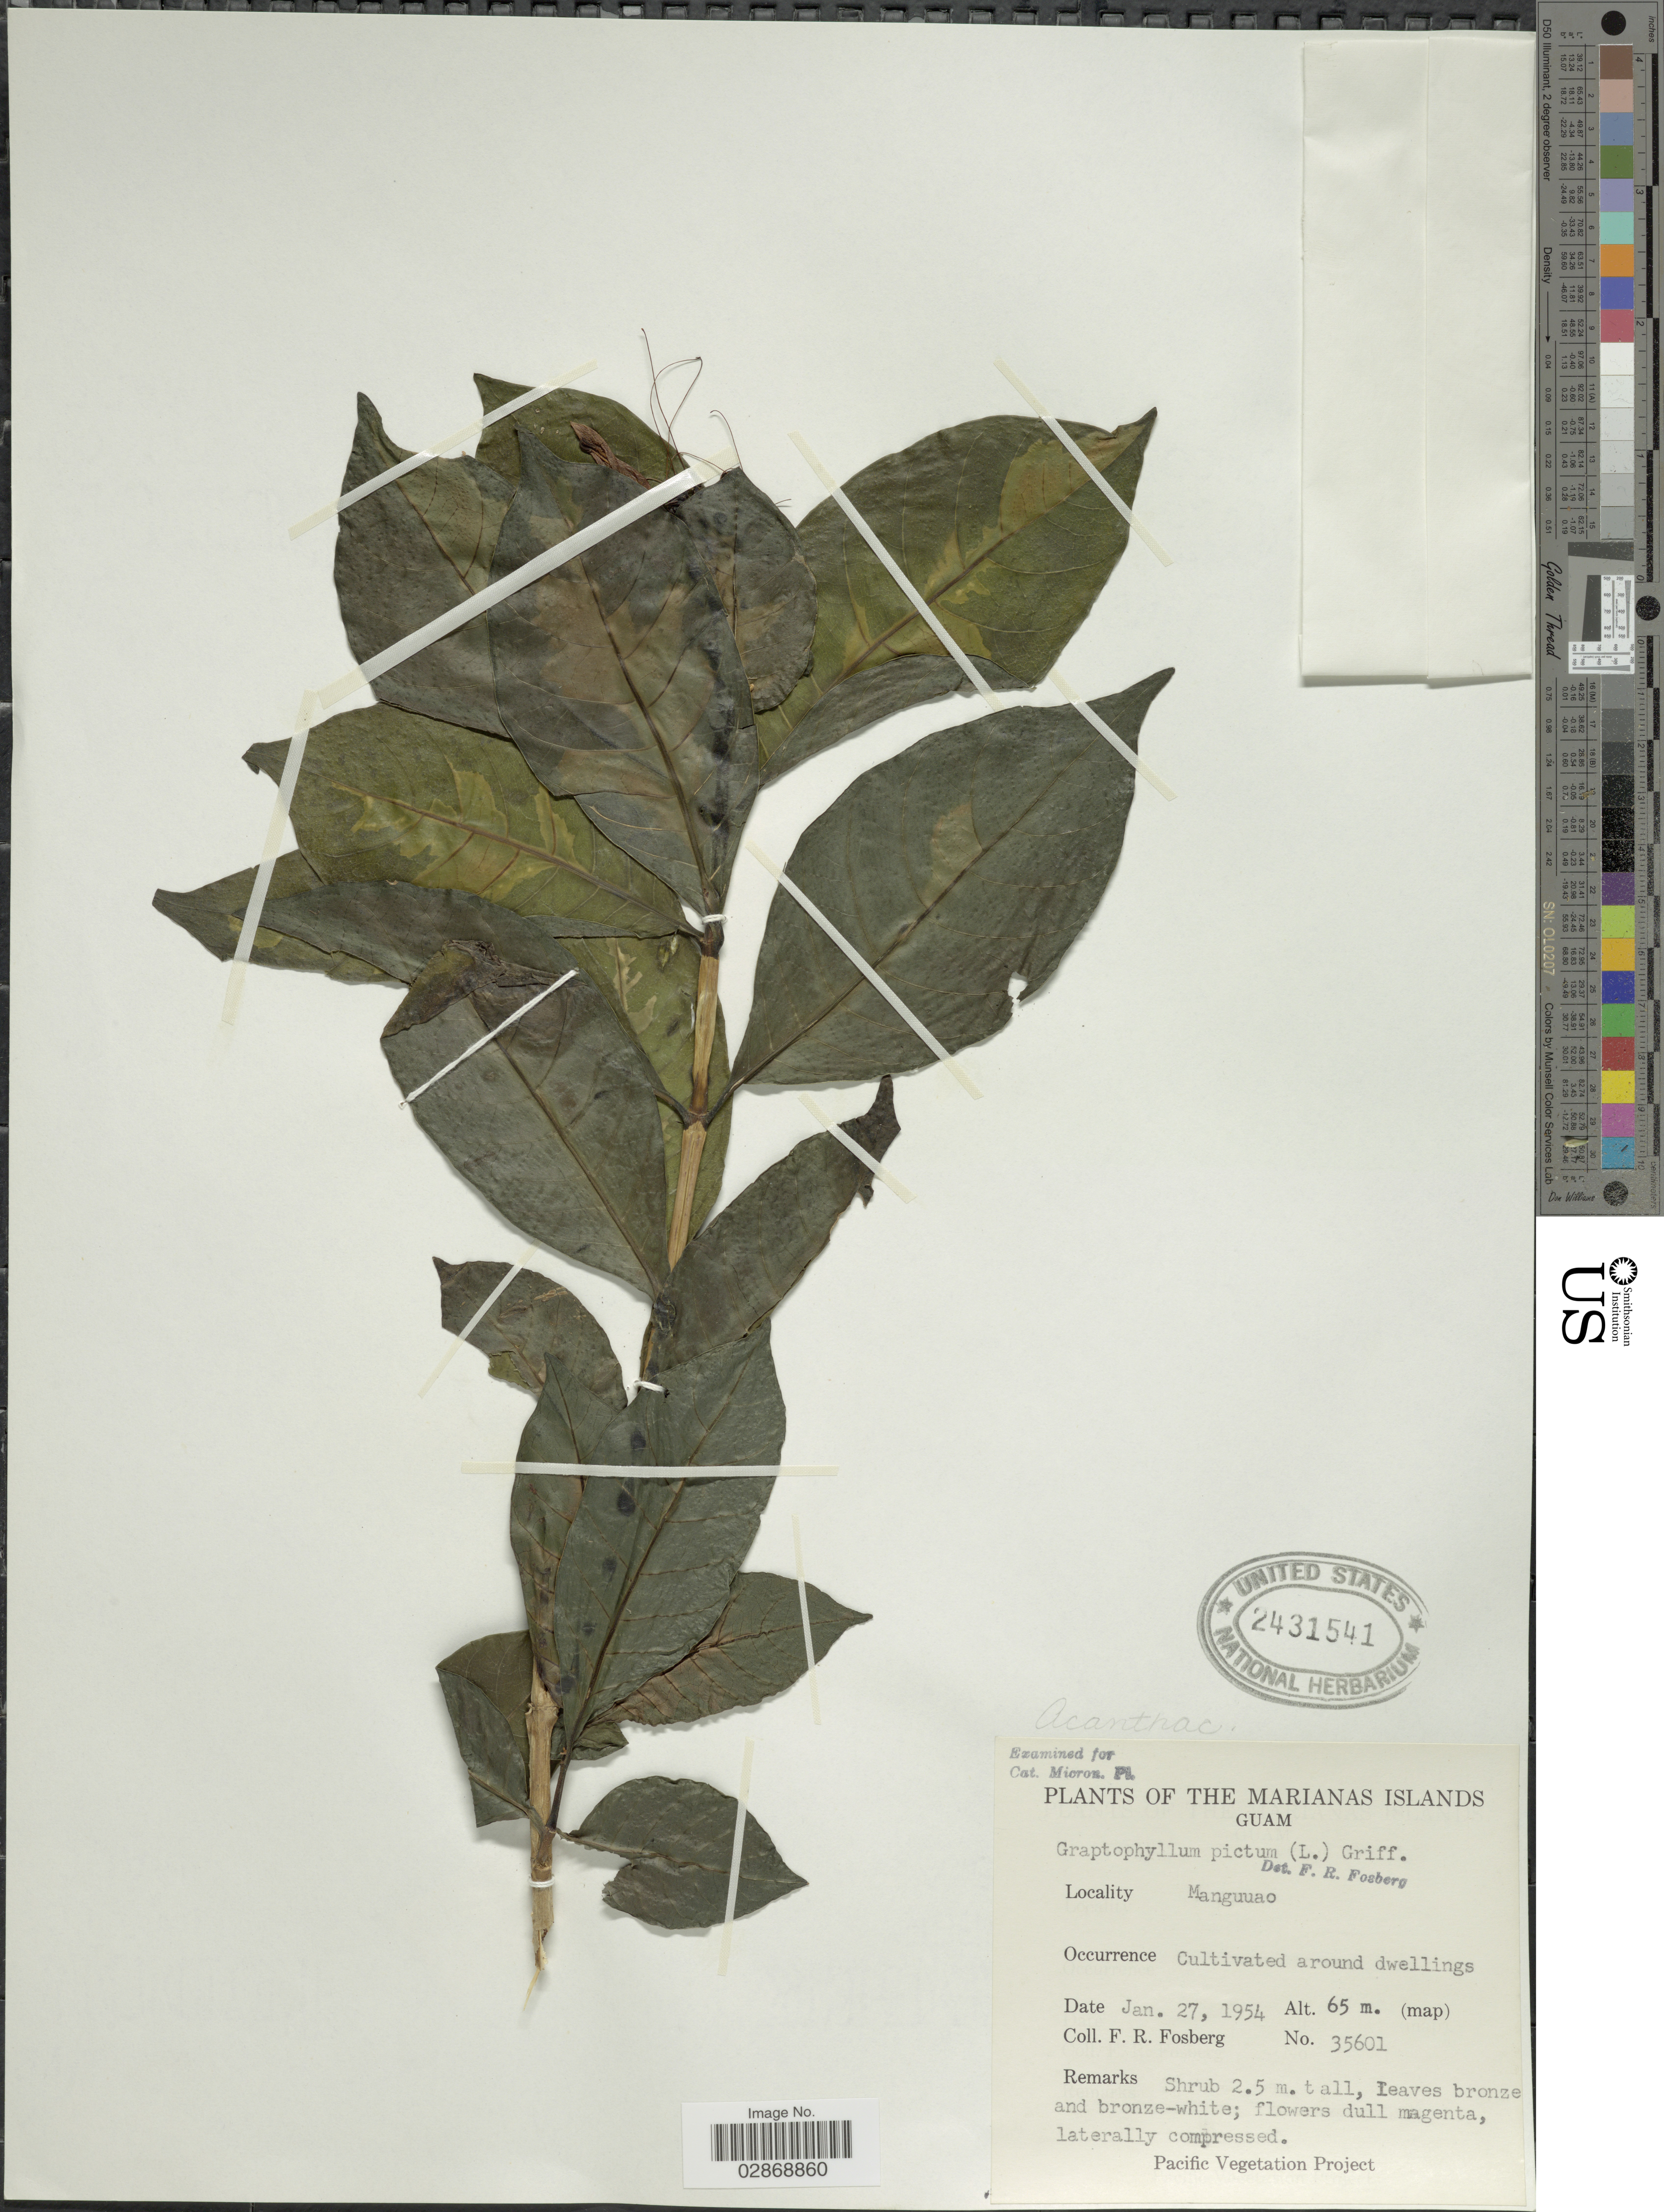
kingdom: Plantae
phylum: Tracheophyta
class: Magnoliopsida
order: Lamiales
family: Acanthaceae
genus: Graptophyllum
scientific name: Graptophyllum pictum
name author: (L.) Griff.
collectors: F. R. Fosberg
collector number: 35601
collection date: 1954-01-27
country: Guam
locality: Marianas Islands. Manguuao.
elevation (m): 65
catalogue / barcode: US 2431541